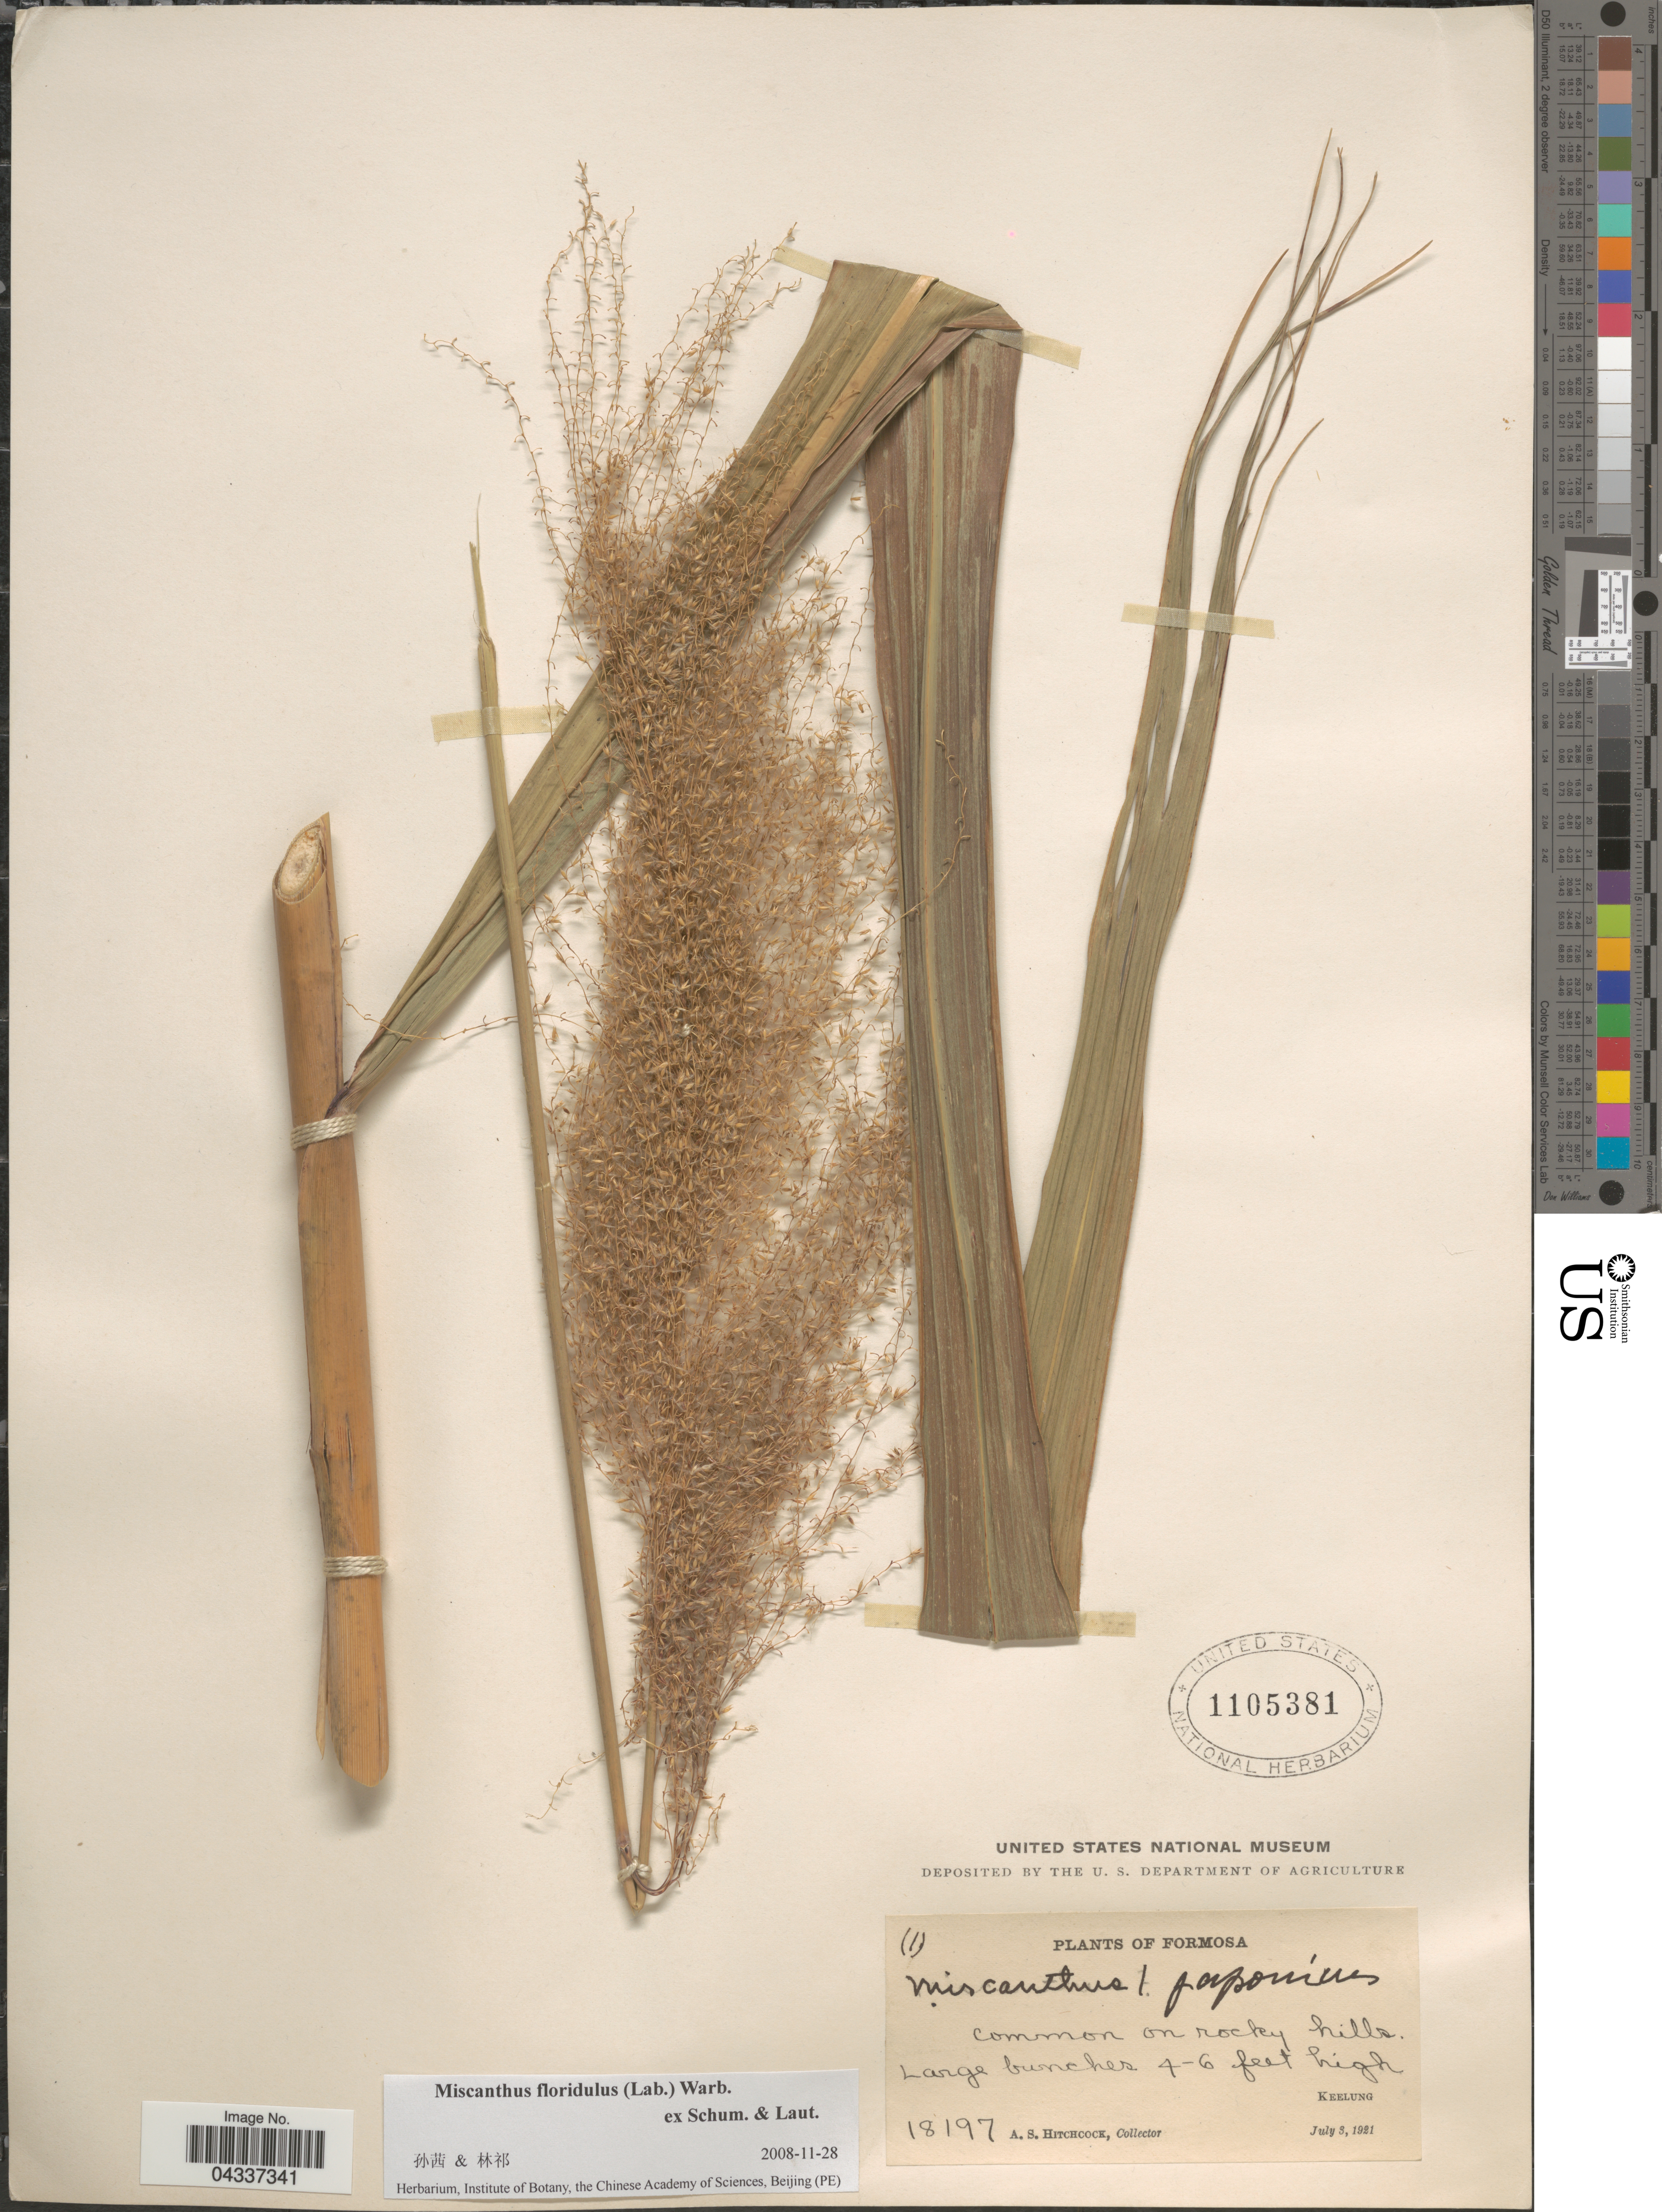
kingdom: Plantae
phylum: Tracheophyta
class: Liliopsida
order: Poales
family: Poaceae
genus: Miscanthus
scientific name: Miscanthus floridulus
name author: (Labill.) Warb.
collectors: A. S. Hitchcock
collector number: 18197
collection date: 1921-07-03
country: Taiwan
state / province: Keelung City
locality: Formosa. Keelung.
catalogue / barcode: US 1105381